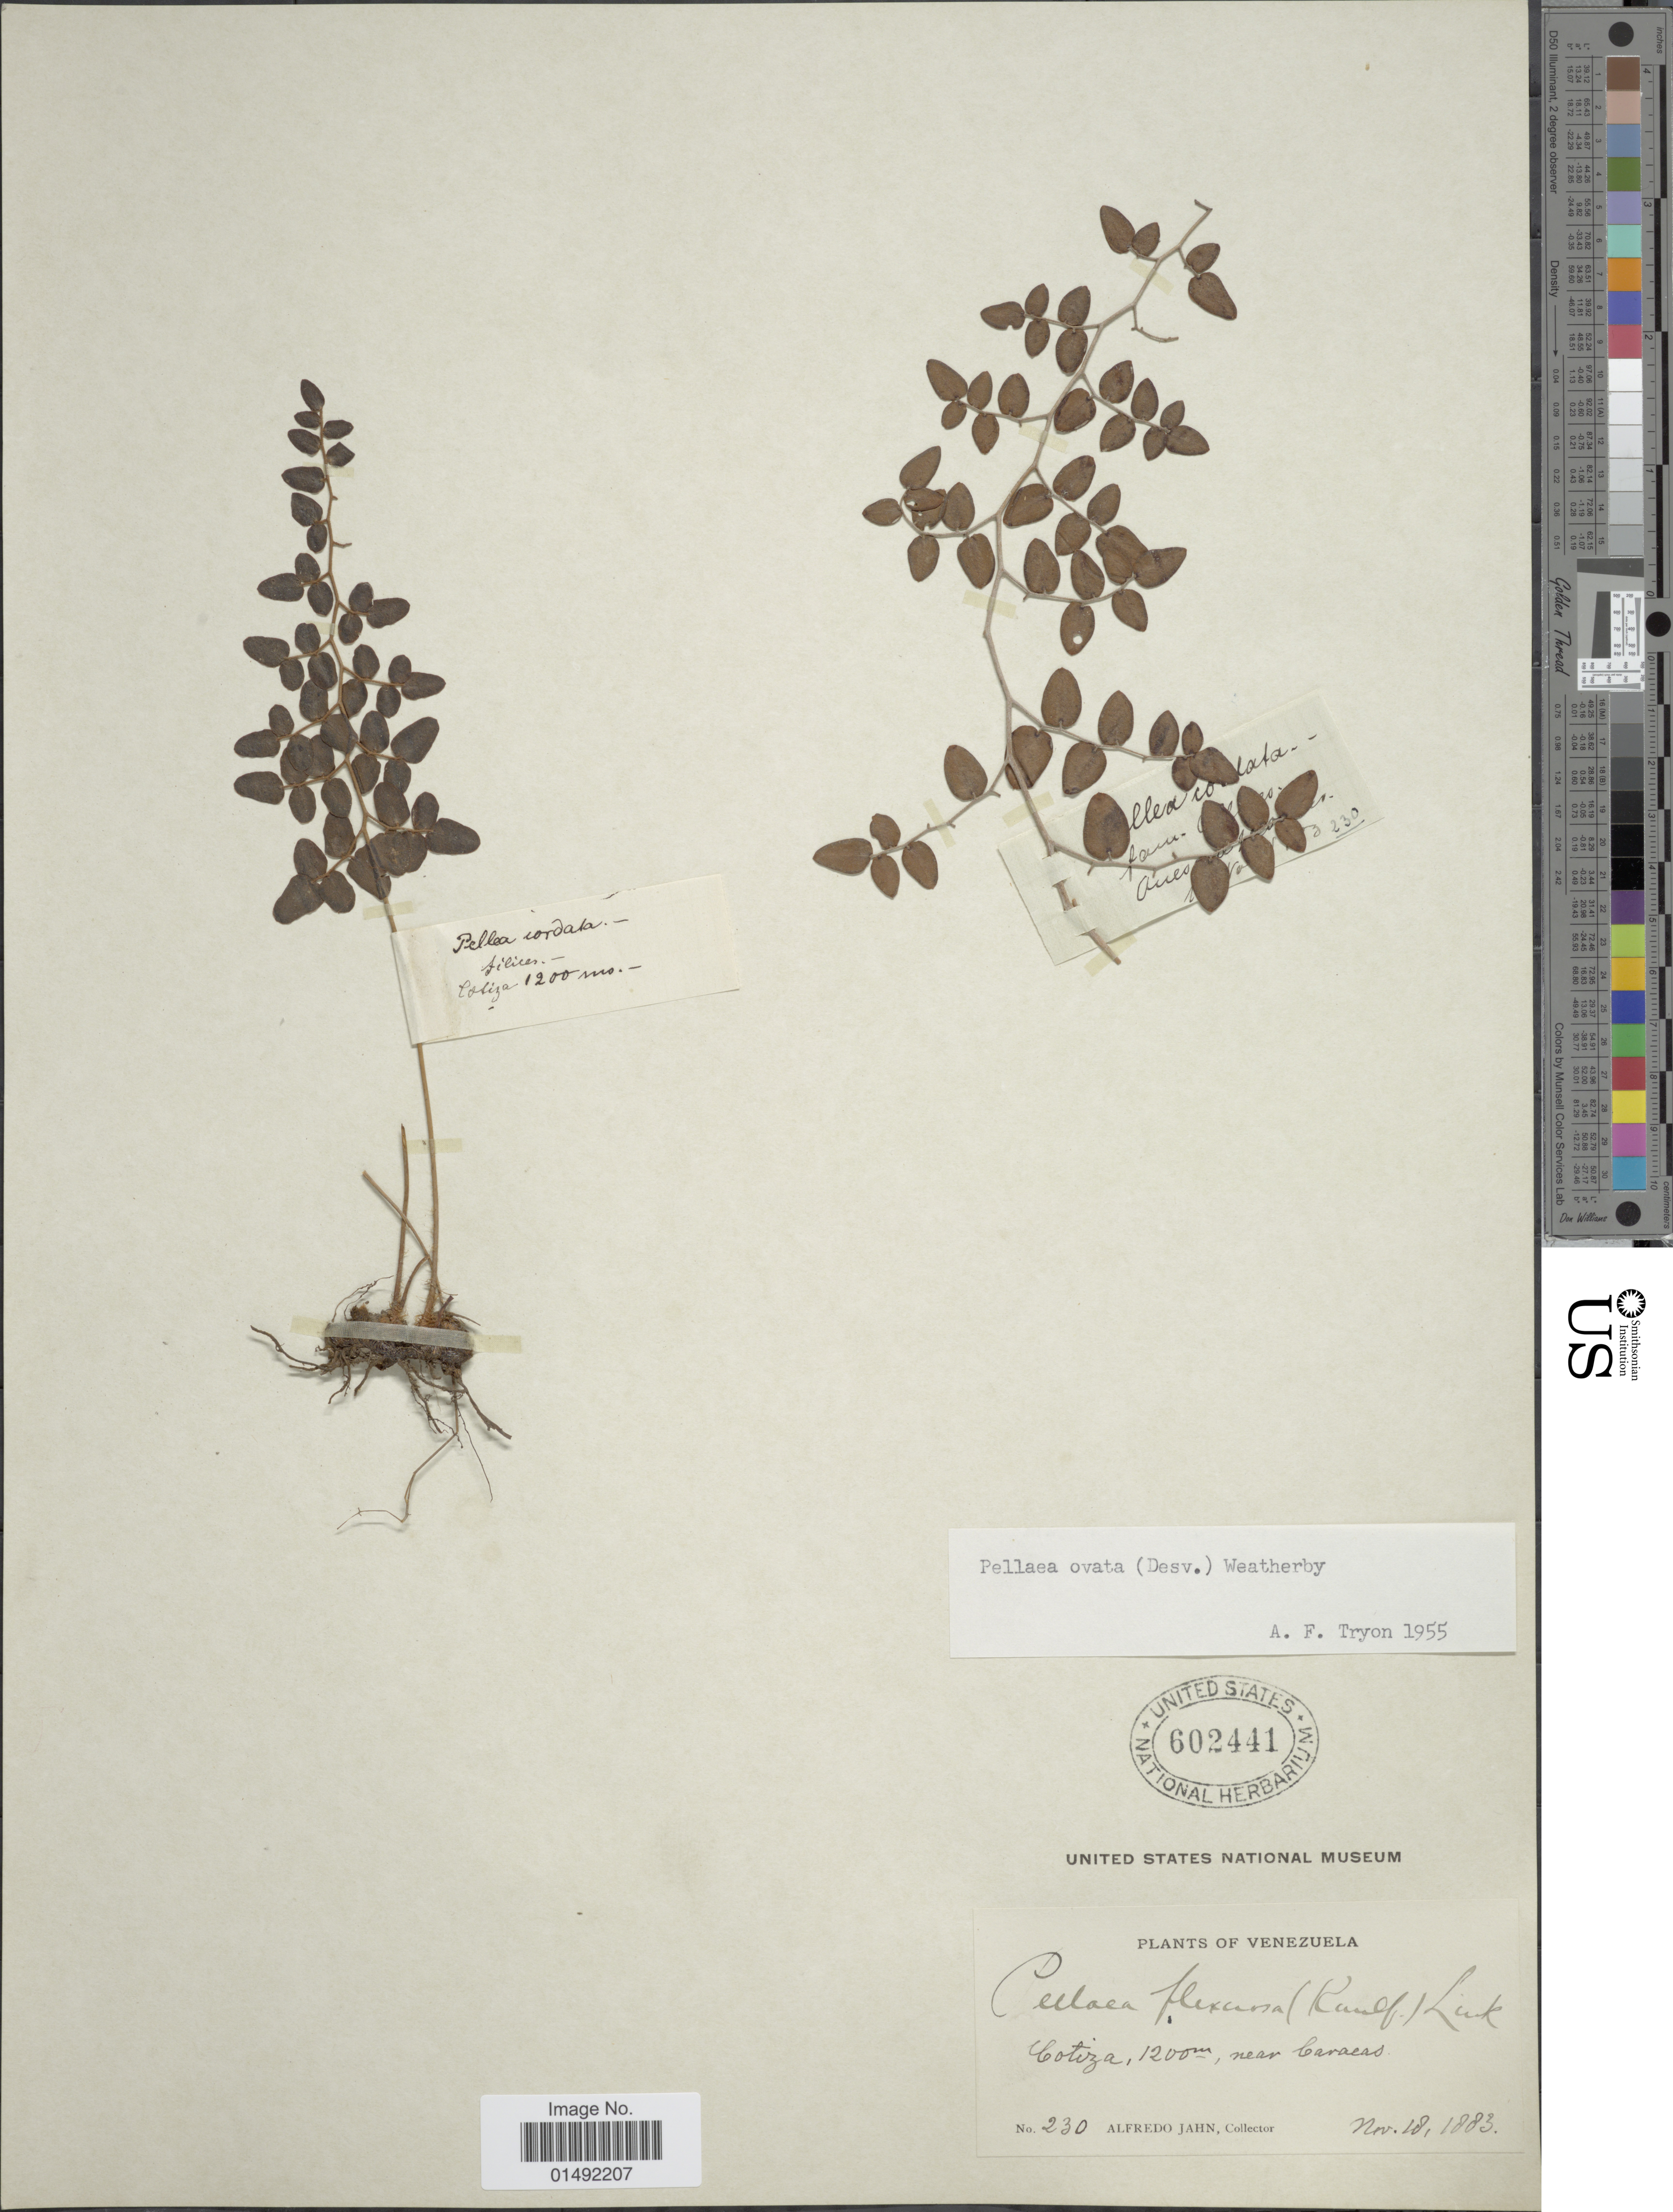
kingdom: Plantae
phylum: Tracheophyta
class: Polypodiopsida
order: Polypodiales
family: Pteridaceae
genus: Pellaea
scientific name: Pellaea ovata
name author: (Desv.) Weath.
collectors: A. Jahn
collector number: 230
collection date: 1883-11-18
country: Venezuela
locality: Cotiza, near Caracas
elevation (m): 1200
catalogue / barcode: US 602441